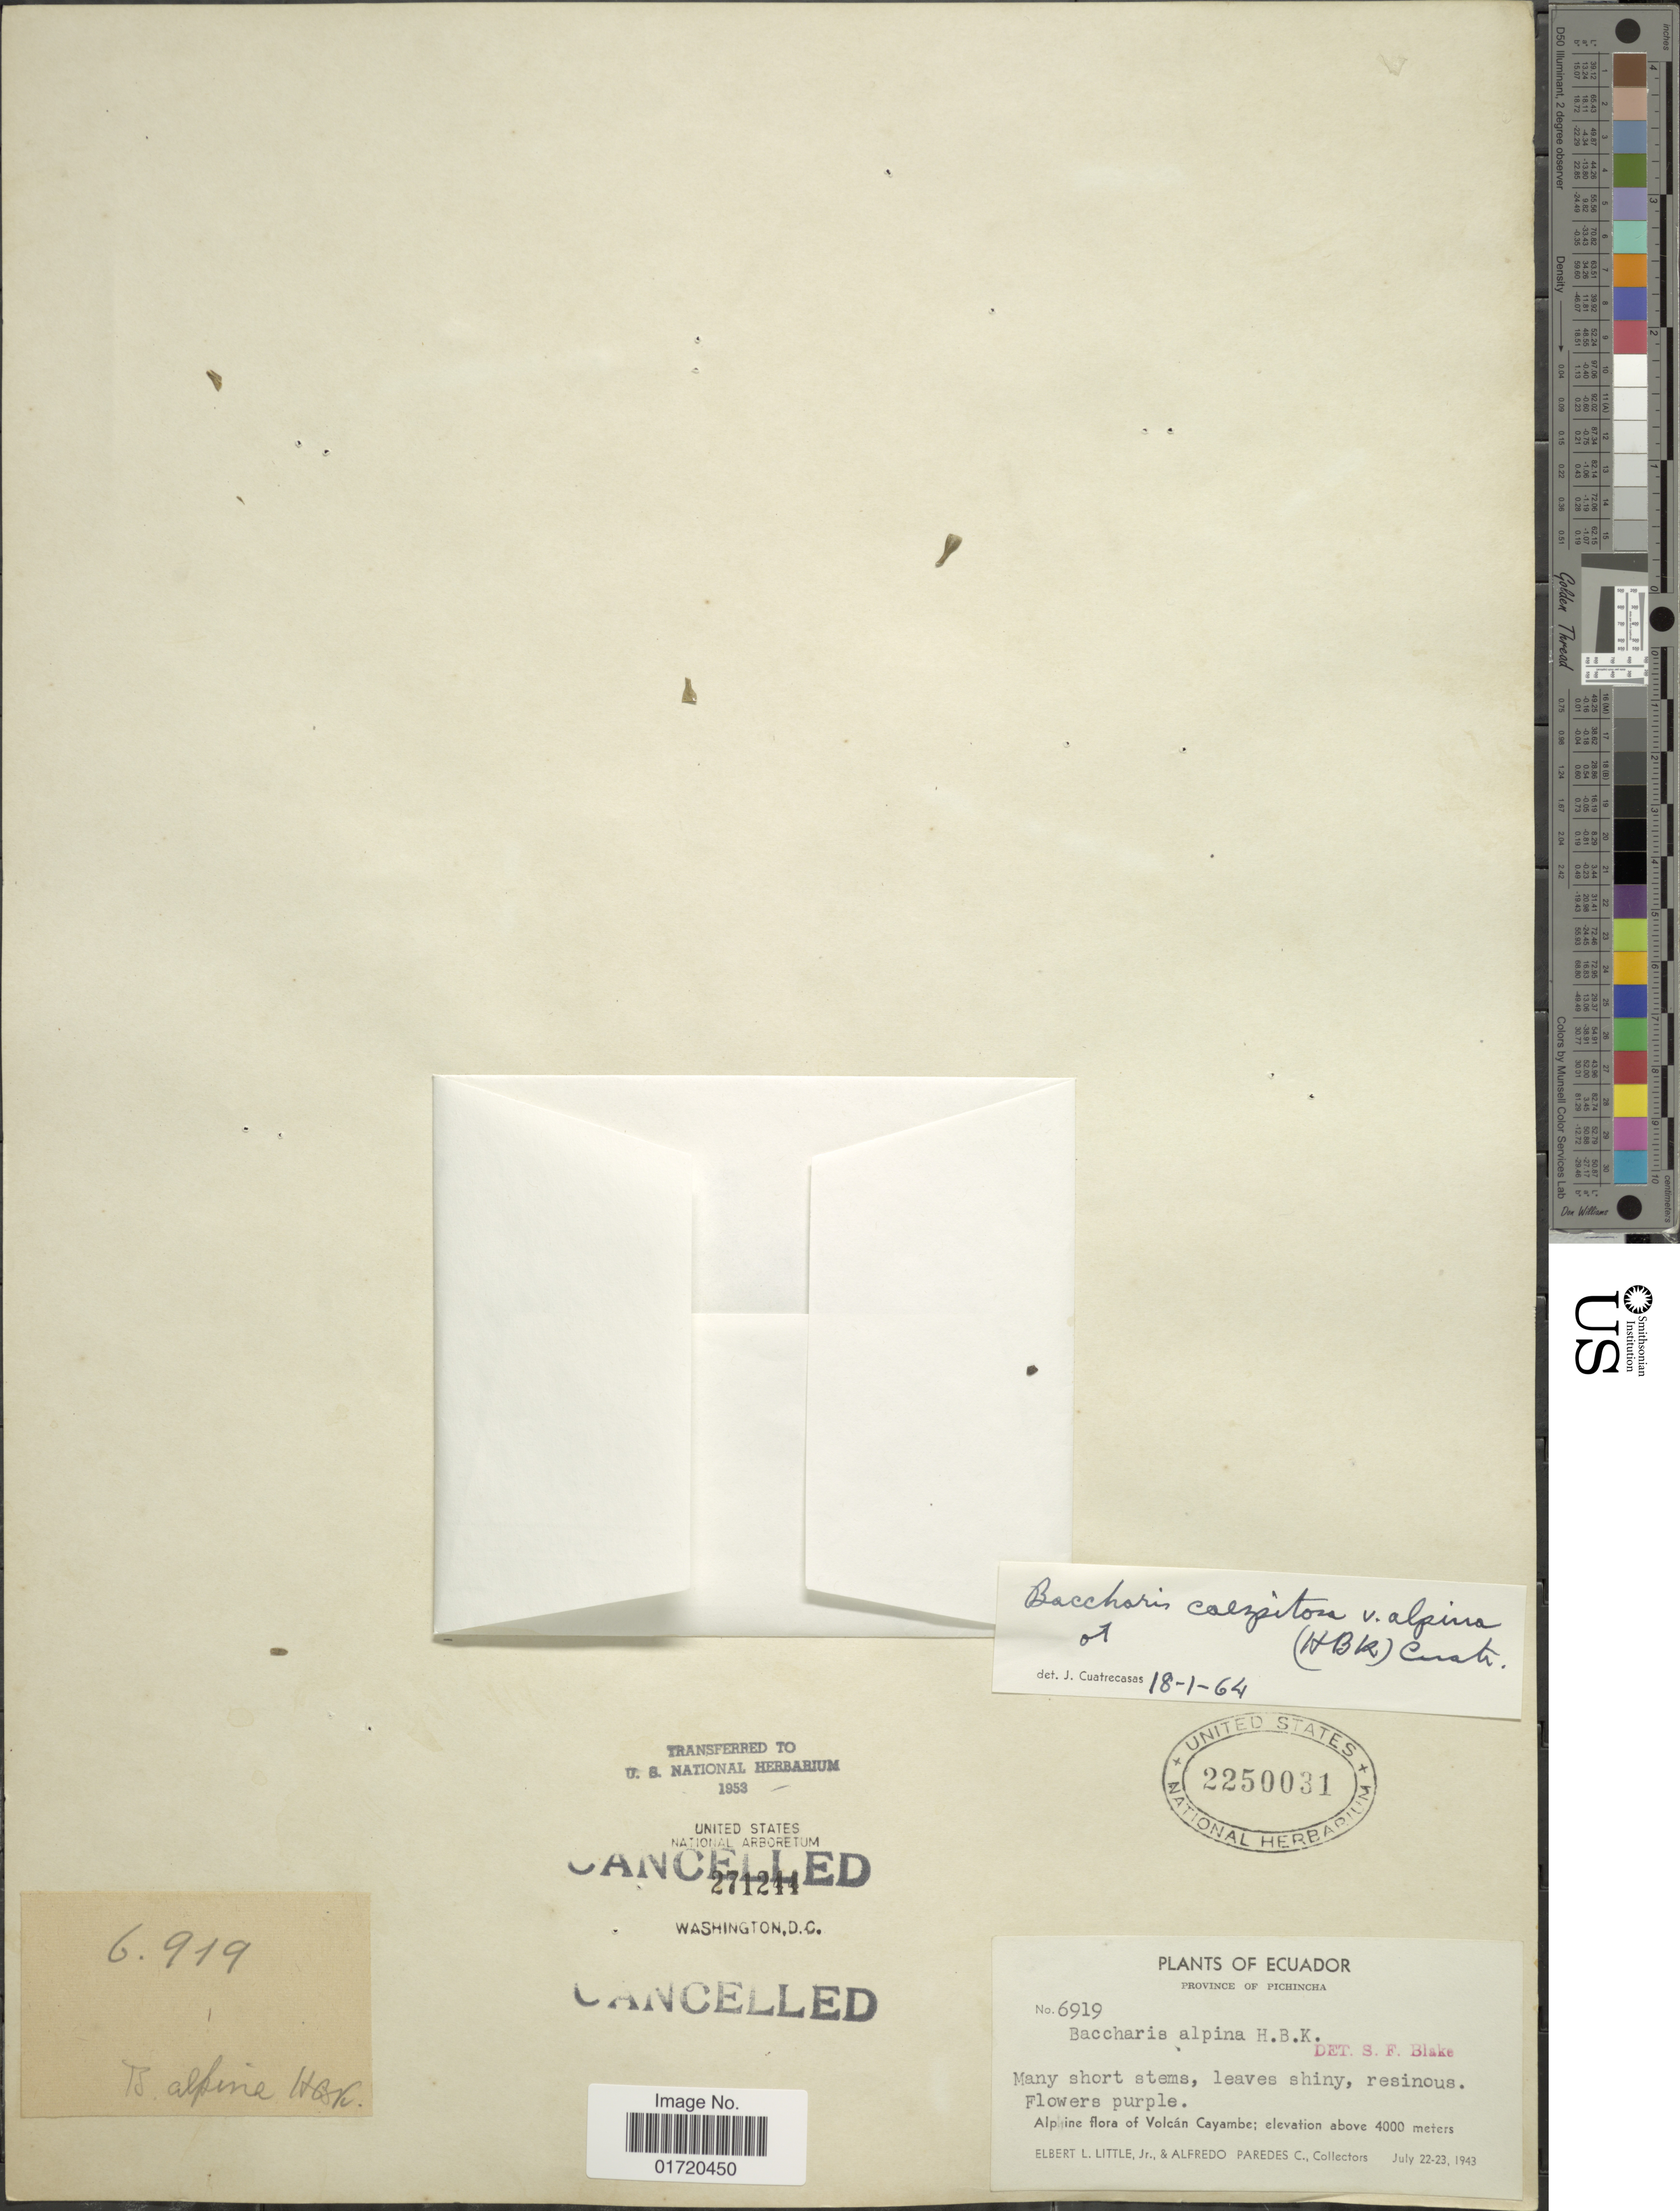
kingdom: Plantae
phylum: Tracheophyta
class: Magnoliopsida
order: Asterales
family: Asteraceae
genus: Baccharis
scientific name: Baccharis caespitosa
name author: (Ruiz & Pav.) Pers.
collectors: E. L. Little & A. Paredes C.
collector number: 6919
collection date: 1943-07-22/1943-07-23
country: Ecuador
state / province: Pichincha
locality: Alpine flora of Volcan Cayambe.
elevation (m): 4000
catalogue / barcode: US 2250031